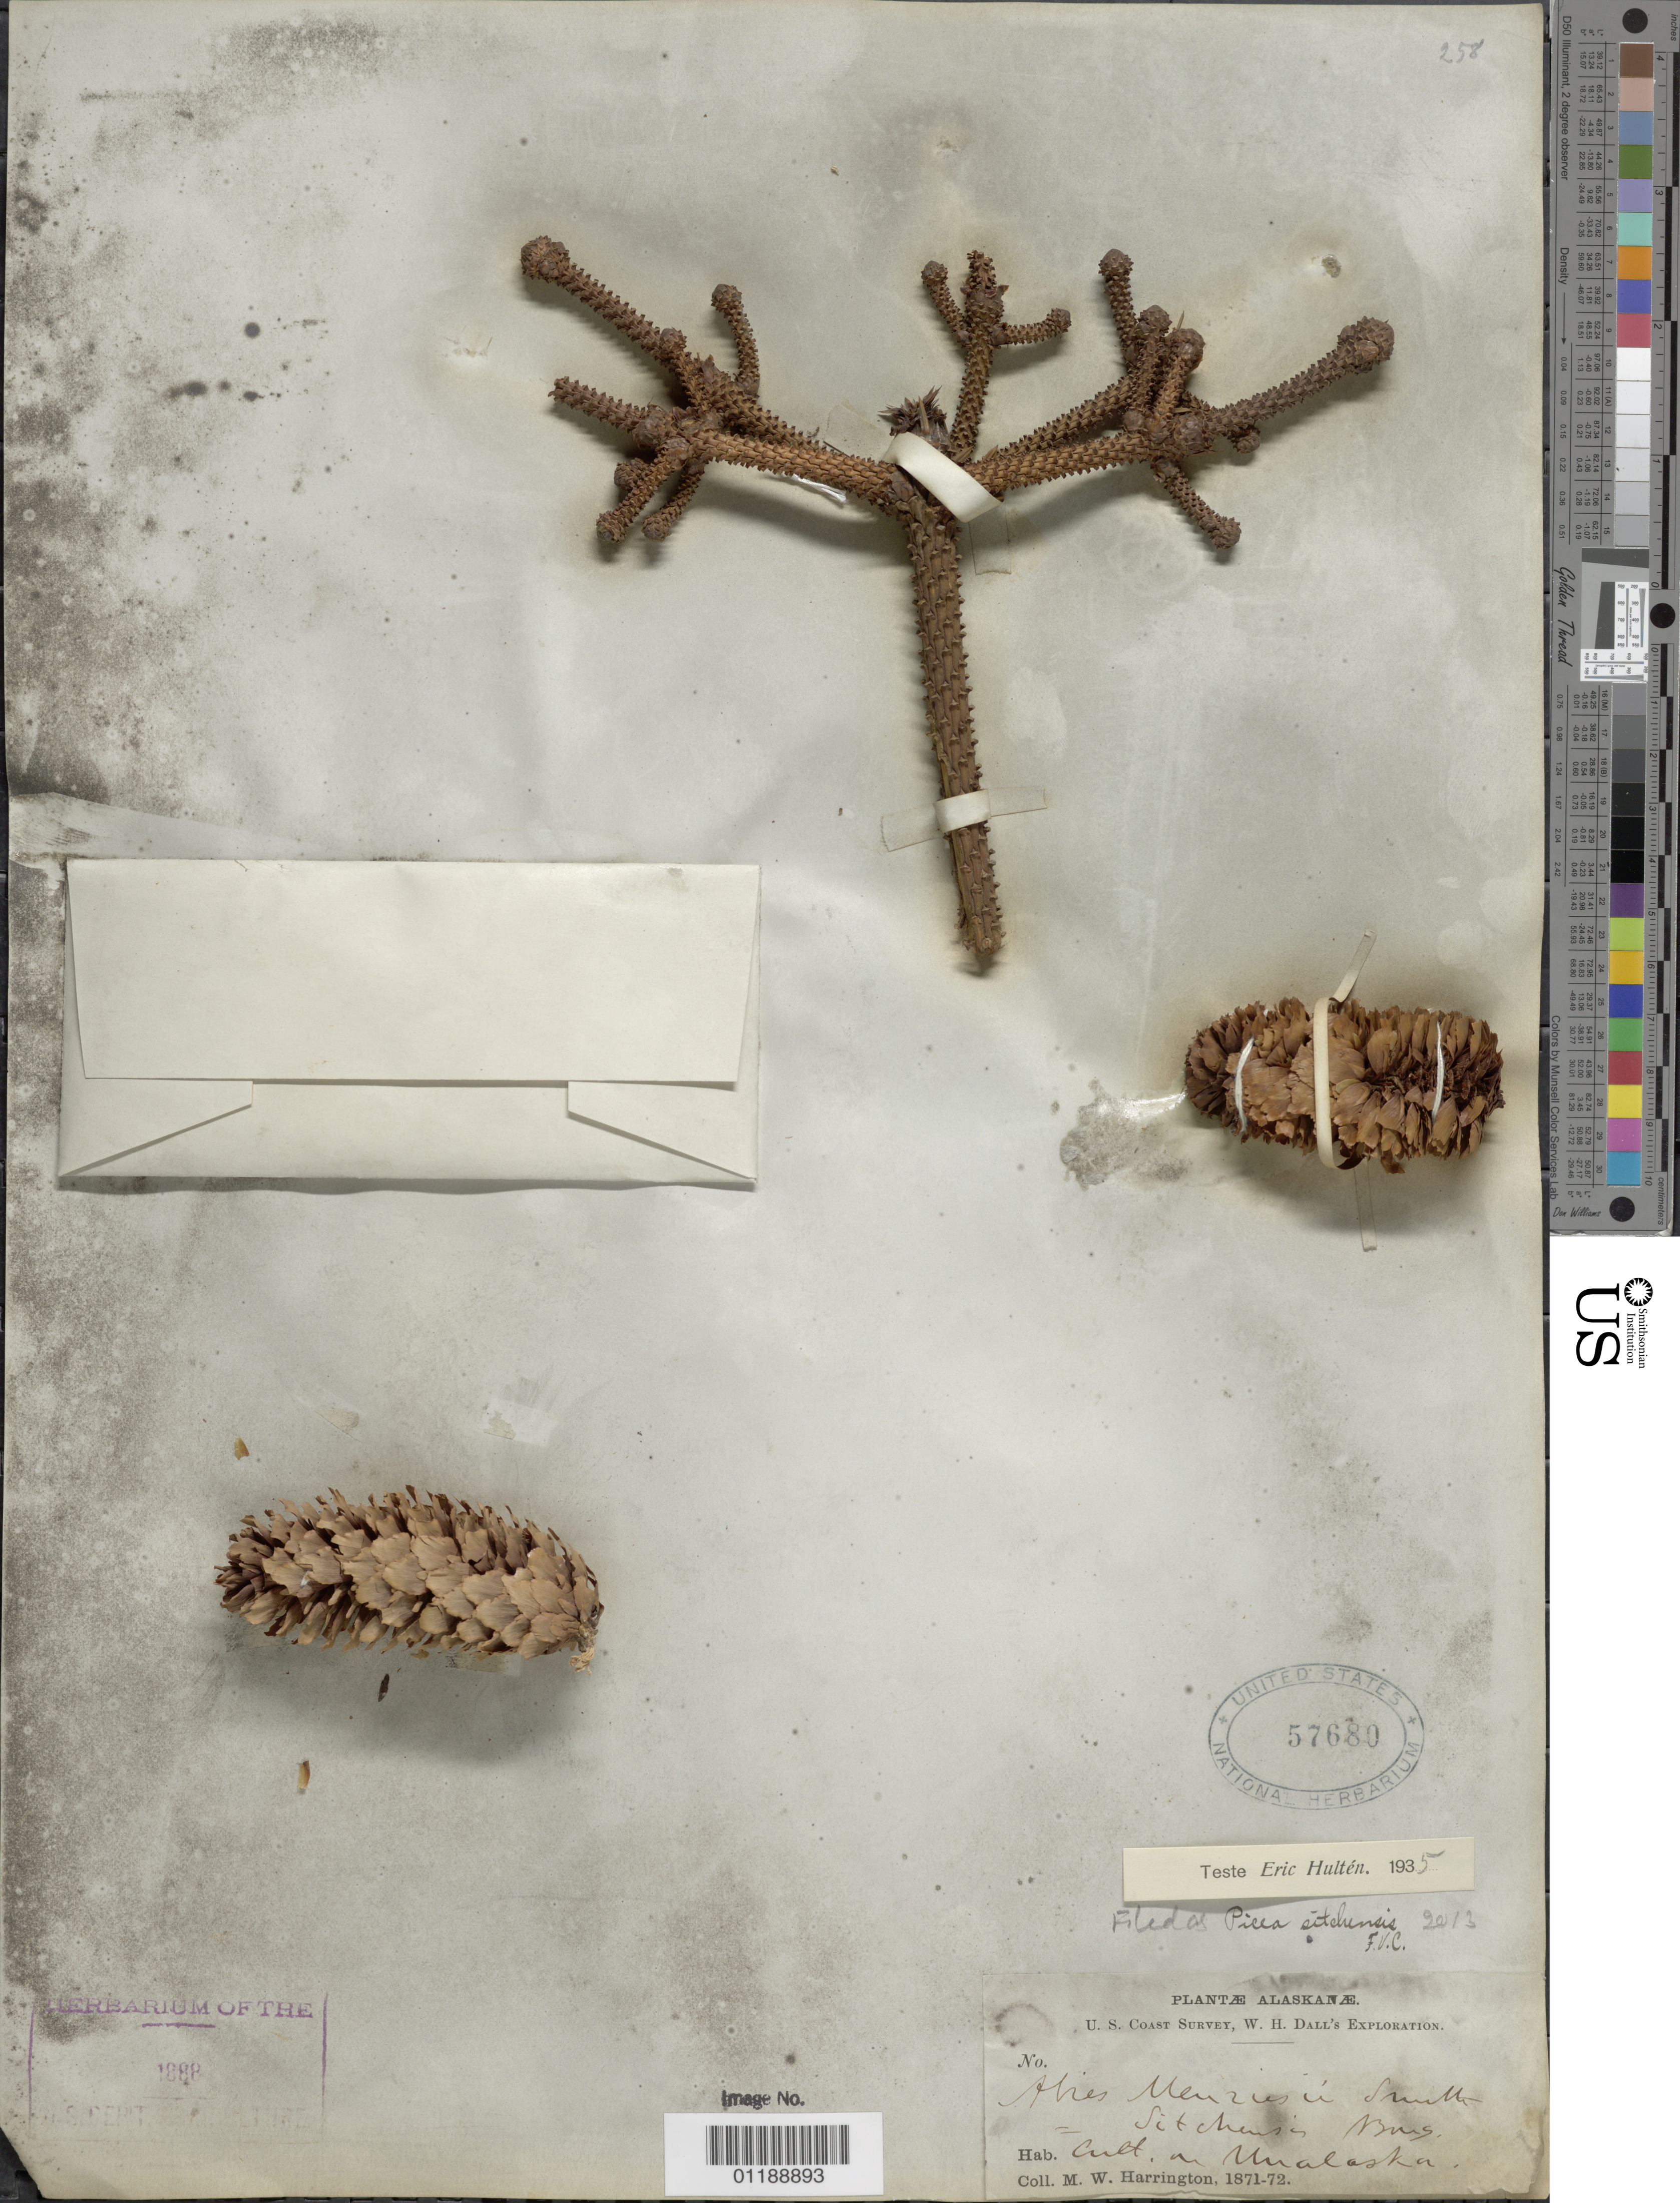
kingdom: Plantae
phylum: Tracheophyta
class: Pinopsida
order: Pinales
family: Pinaceae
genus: Picea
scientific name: Picea sitchensis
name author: (Bong.) Carrière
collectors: M. W. Harrington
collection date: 1871/1872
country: United States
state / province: Alaska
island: Shumagin Is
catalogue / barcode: US 57680